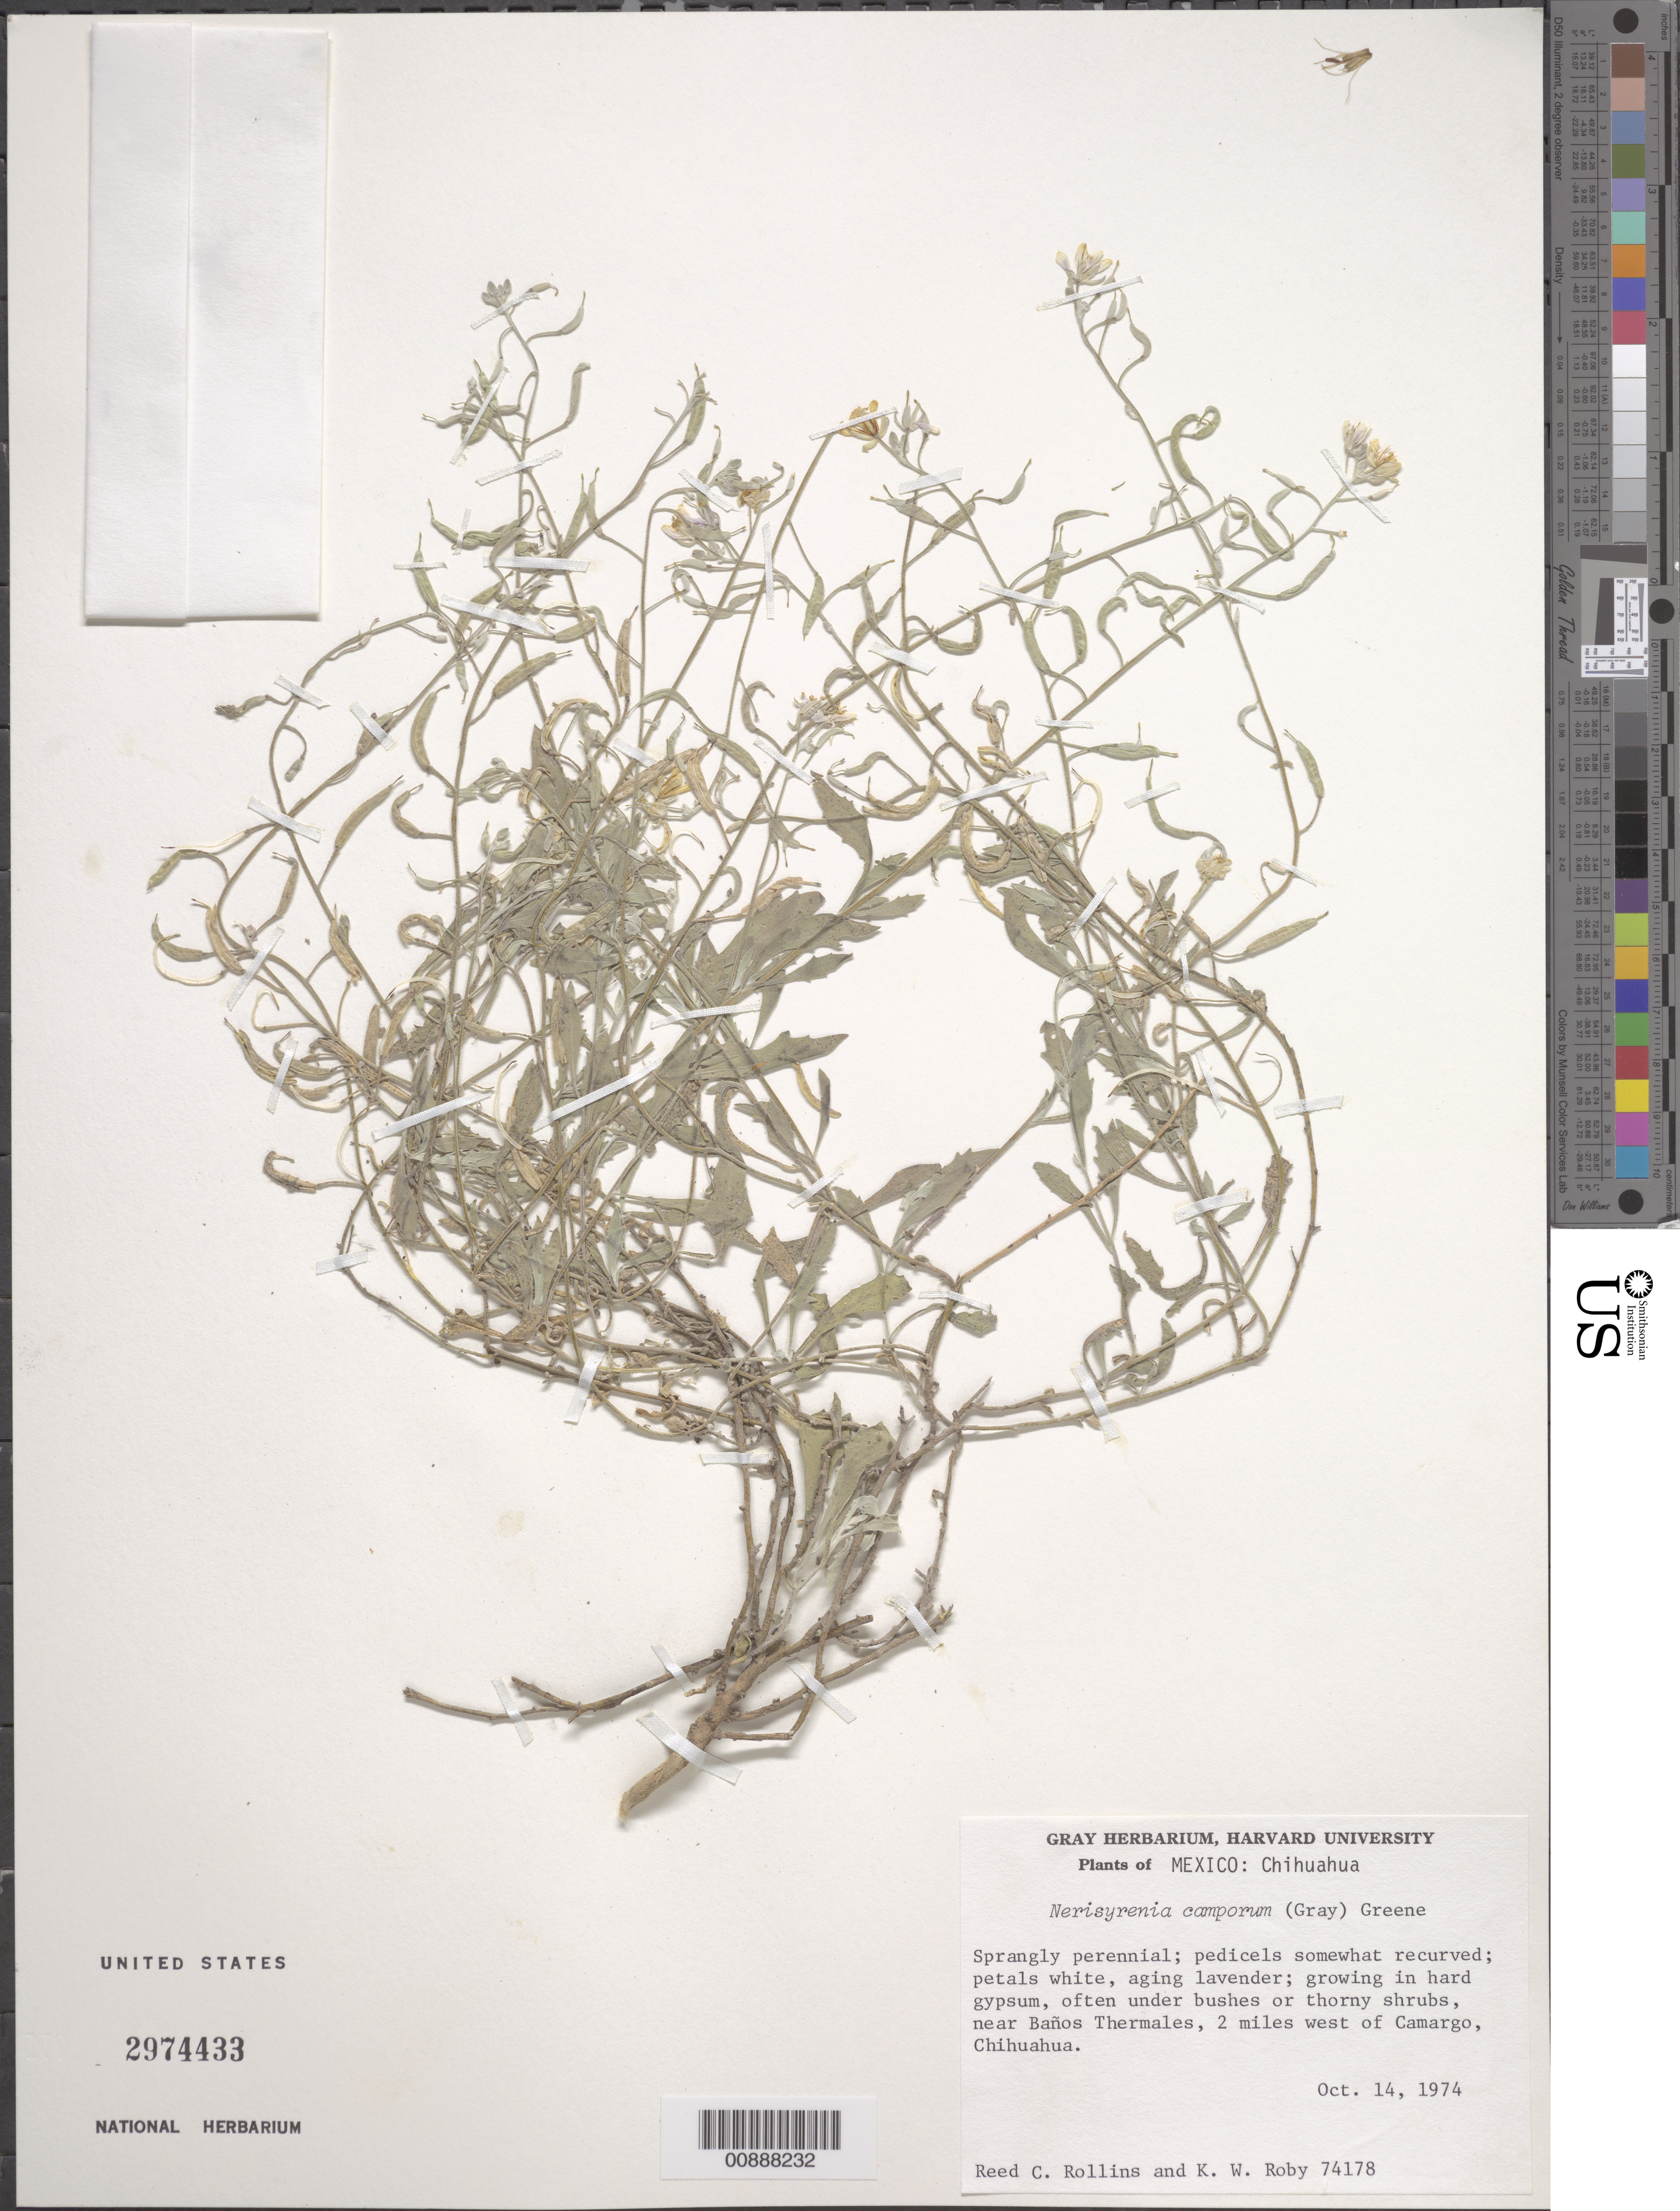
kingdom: Plantae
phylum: Tracheophyta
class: Magnoliopsida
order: Brassicales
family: Brassicaceae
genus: Nerisyrenia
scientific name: Nerisyrenia camporum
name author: (A. Gray) Greene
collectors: R. C. Rollins & K. W. Roby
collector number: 74178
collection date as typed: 14 Oct 1974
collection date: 1974-10-14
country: Mexico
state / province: Chihuahua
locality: Near Baños Thermales, 2 miles west of Camargo, Chihuahua.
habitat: Growing in hard gypsum, often under bushes or thorny shrubs.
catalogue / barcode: US 2974433